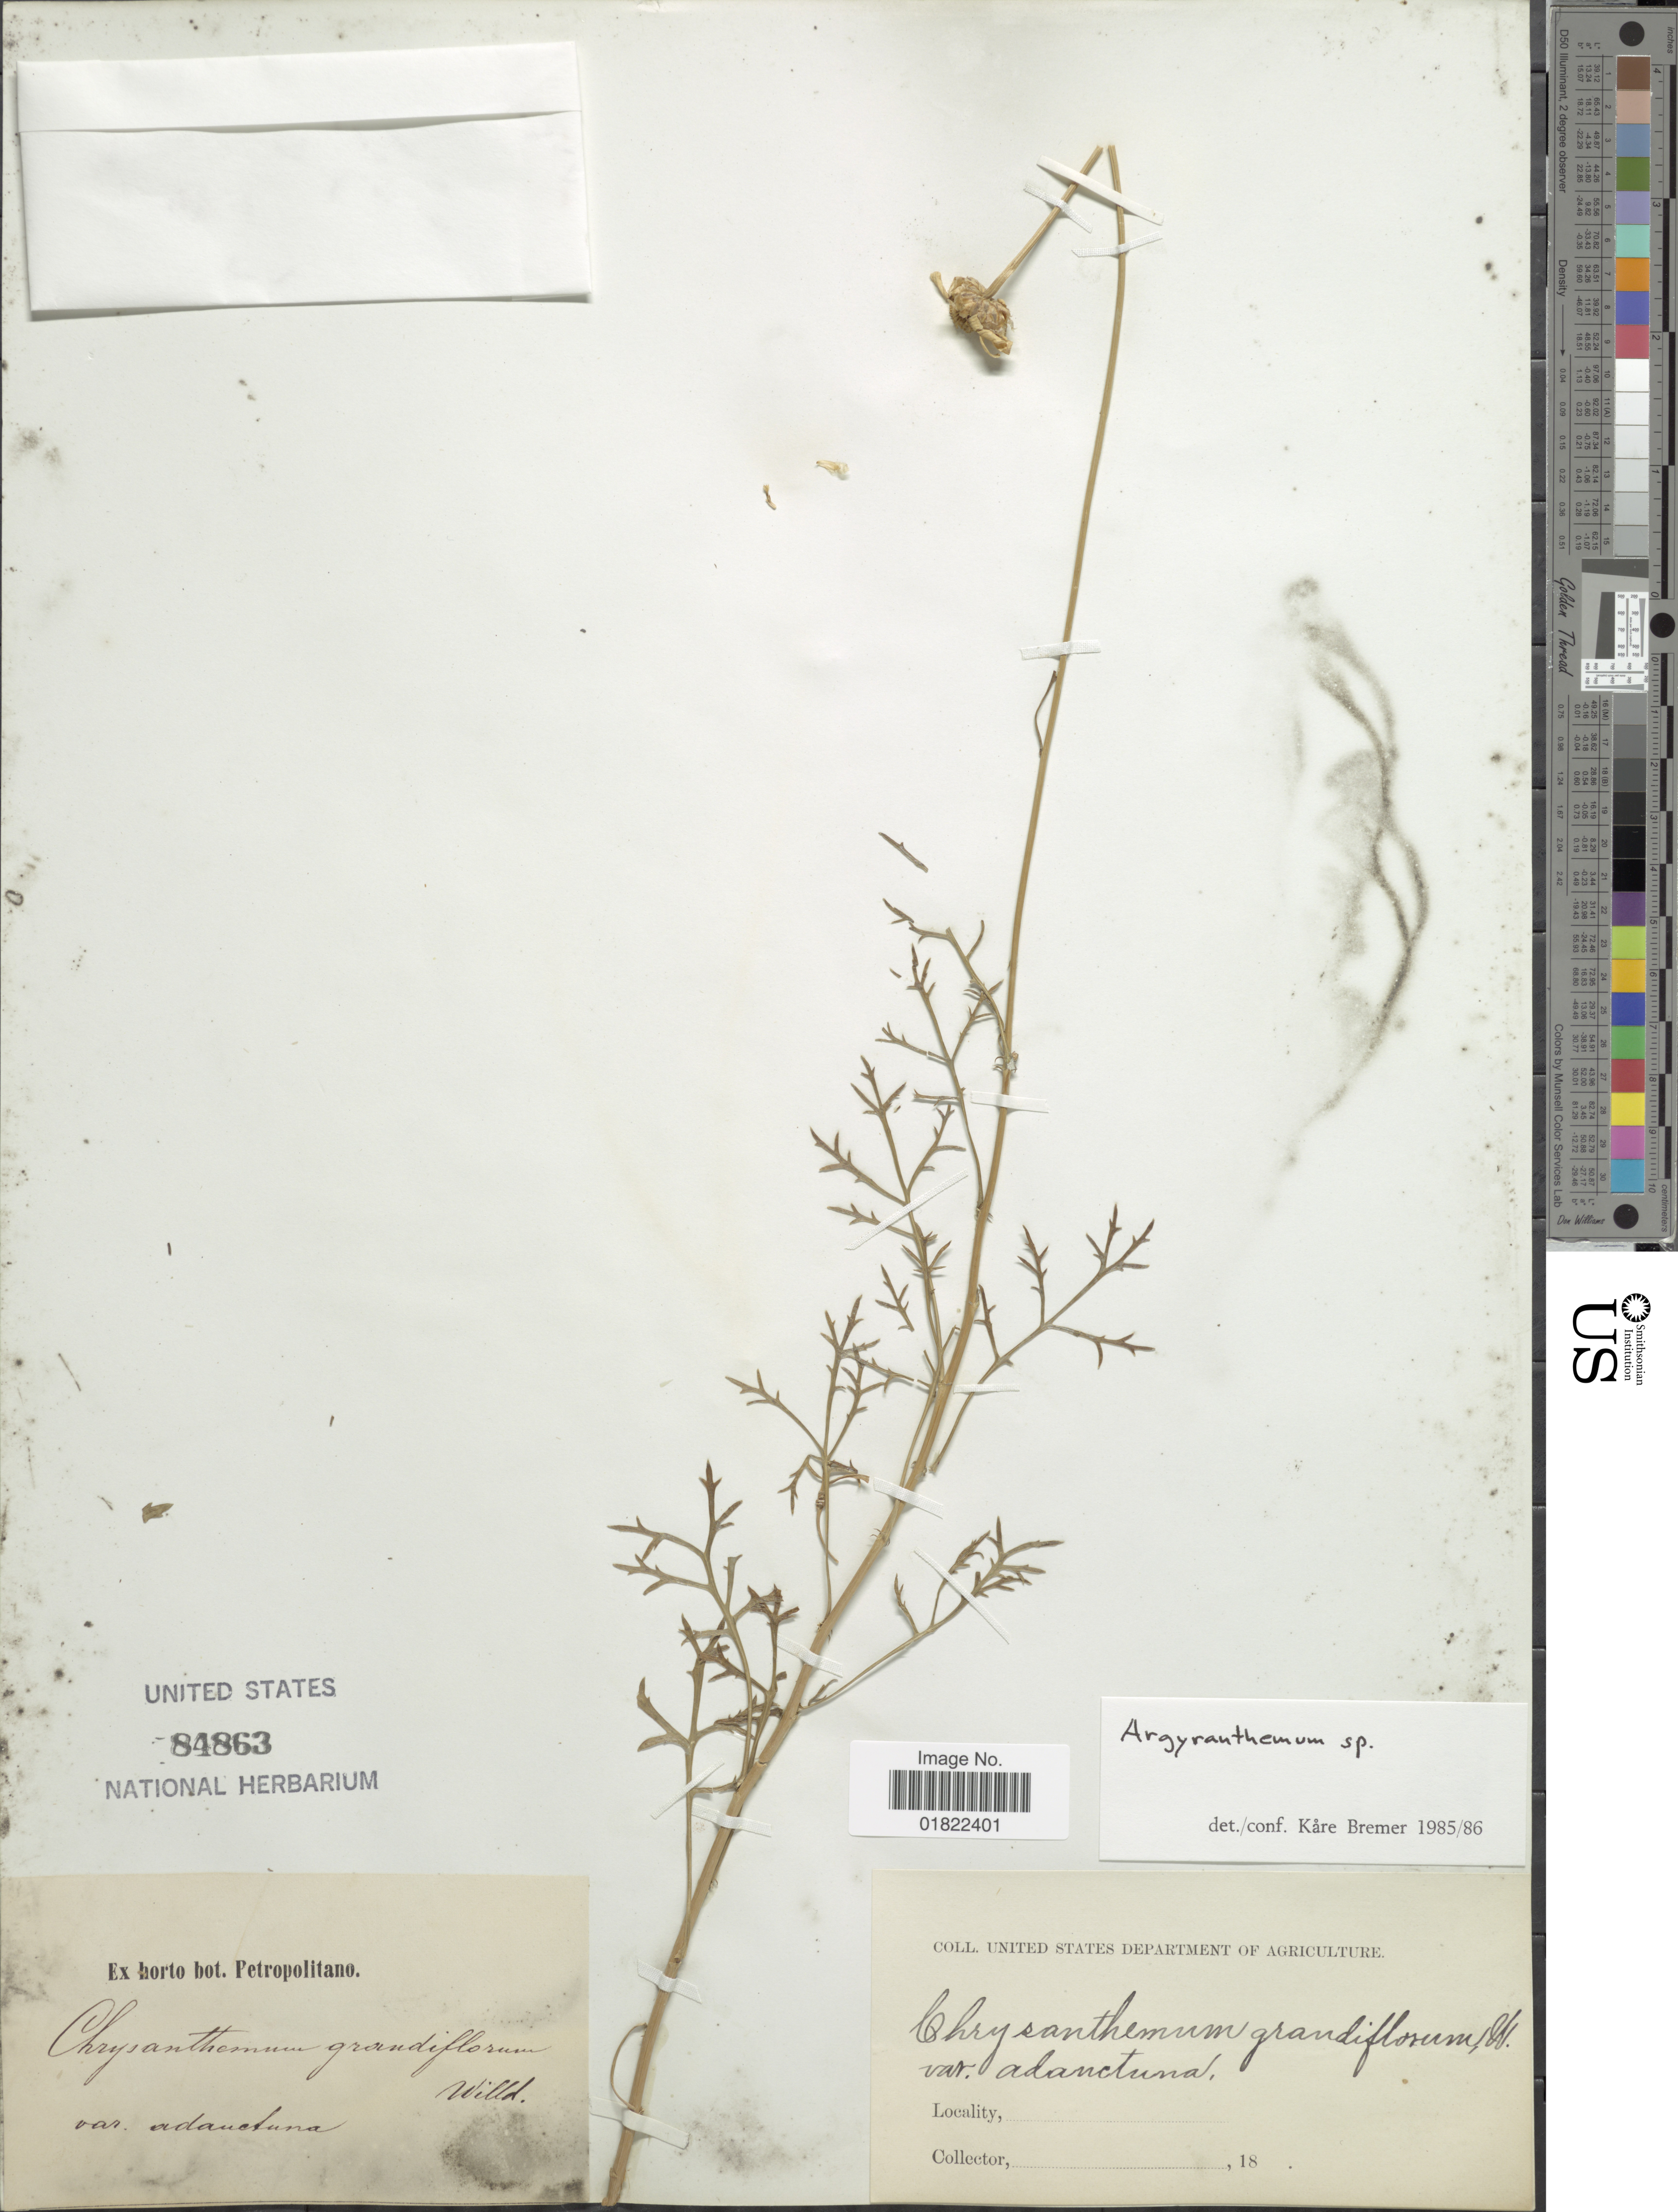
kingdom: Plantae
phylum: Tracheophyta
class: Magnoliopsida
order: Asterales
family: Asteraceae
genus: Argyranthemum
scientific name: Argyranthemum sp.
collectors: ex Horto Bot. Petropolitano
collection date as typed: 18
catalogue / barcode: US 84863